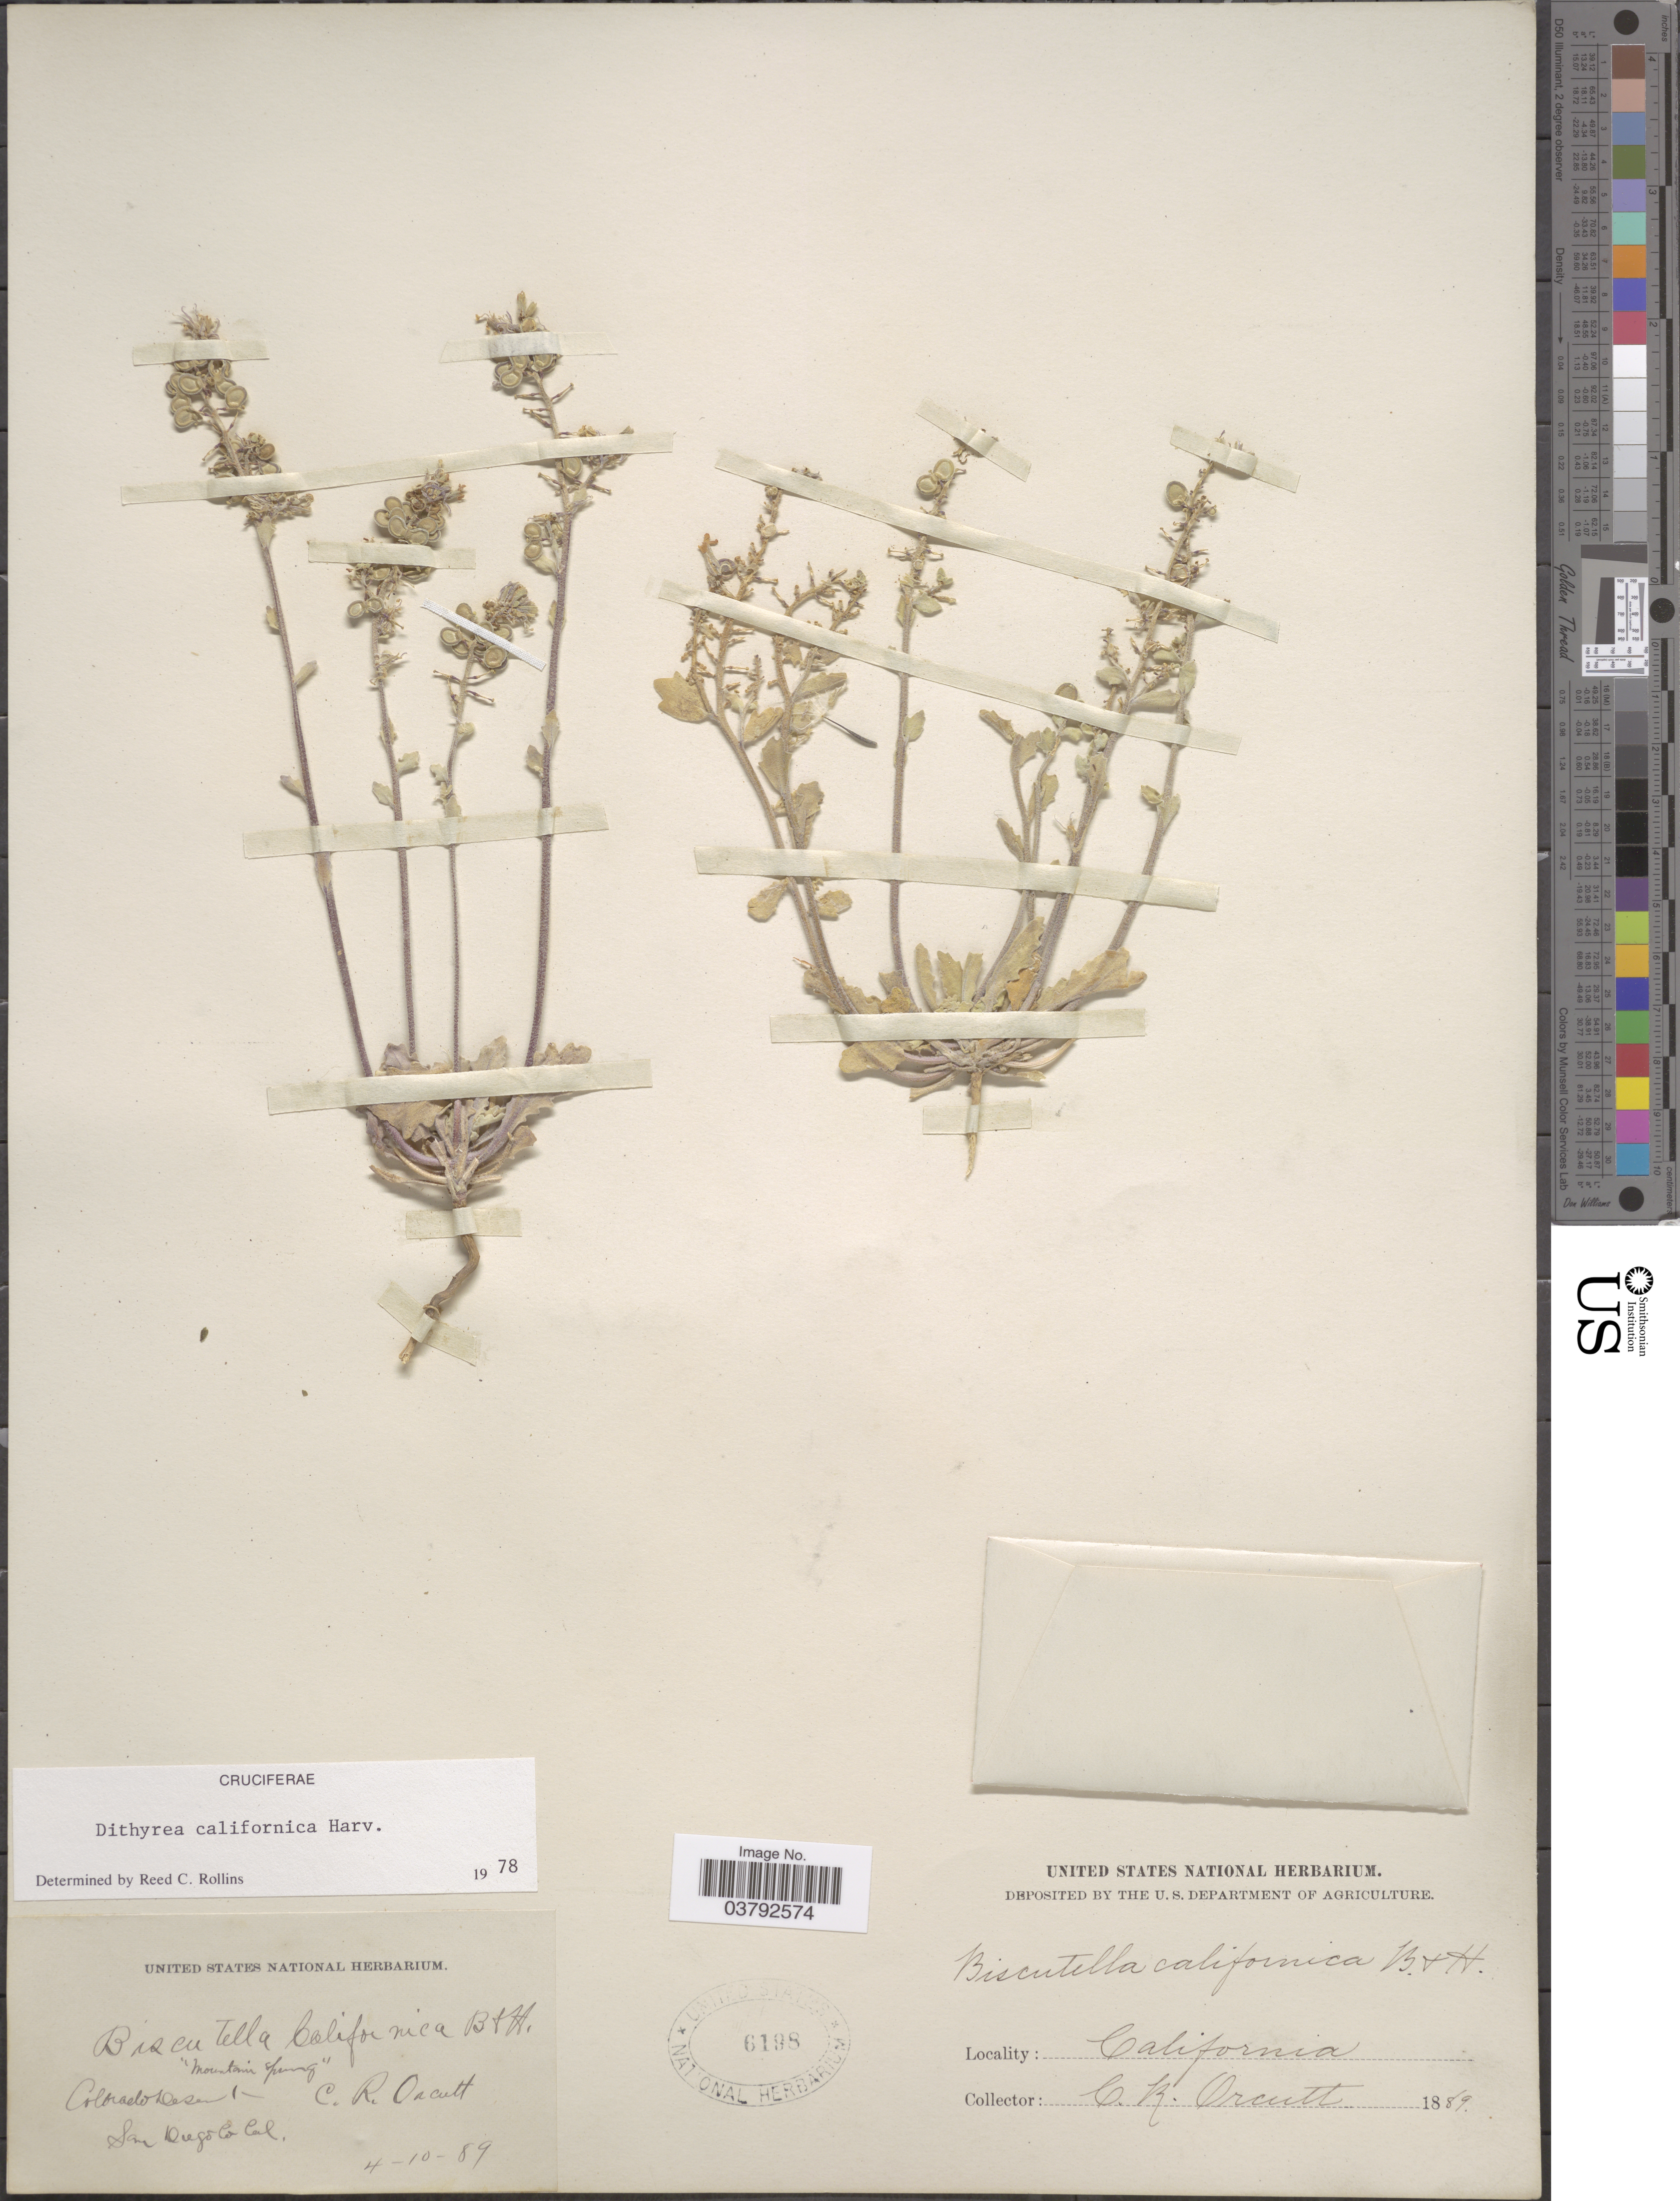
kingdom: Plantae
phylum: Tracheophyta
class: Magnoliopsida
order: Brassicales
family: Brassicaceae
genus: Dithyrea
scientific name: Dithyrea californica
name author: Harv.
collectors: C. R. Orcutt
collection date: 1889-04-10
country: United States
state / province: California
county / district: San Diego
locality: Colorado Desert. San Diego Co.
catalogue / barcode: US 6198